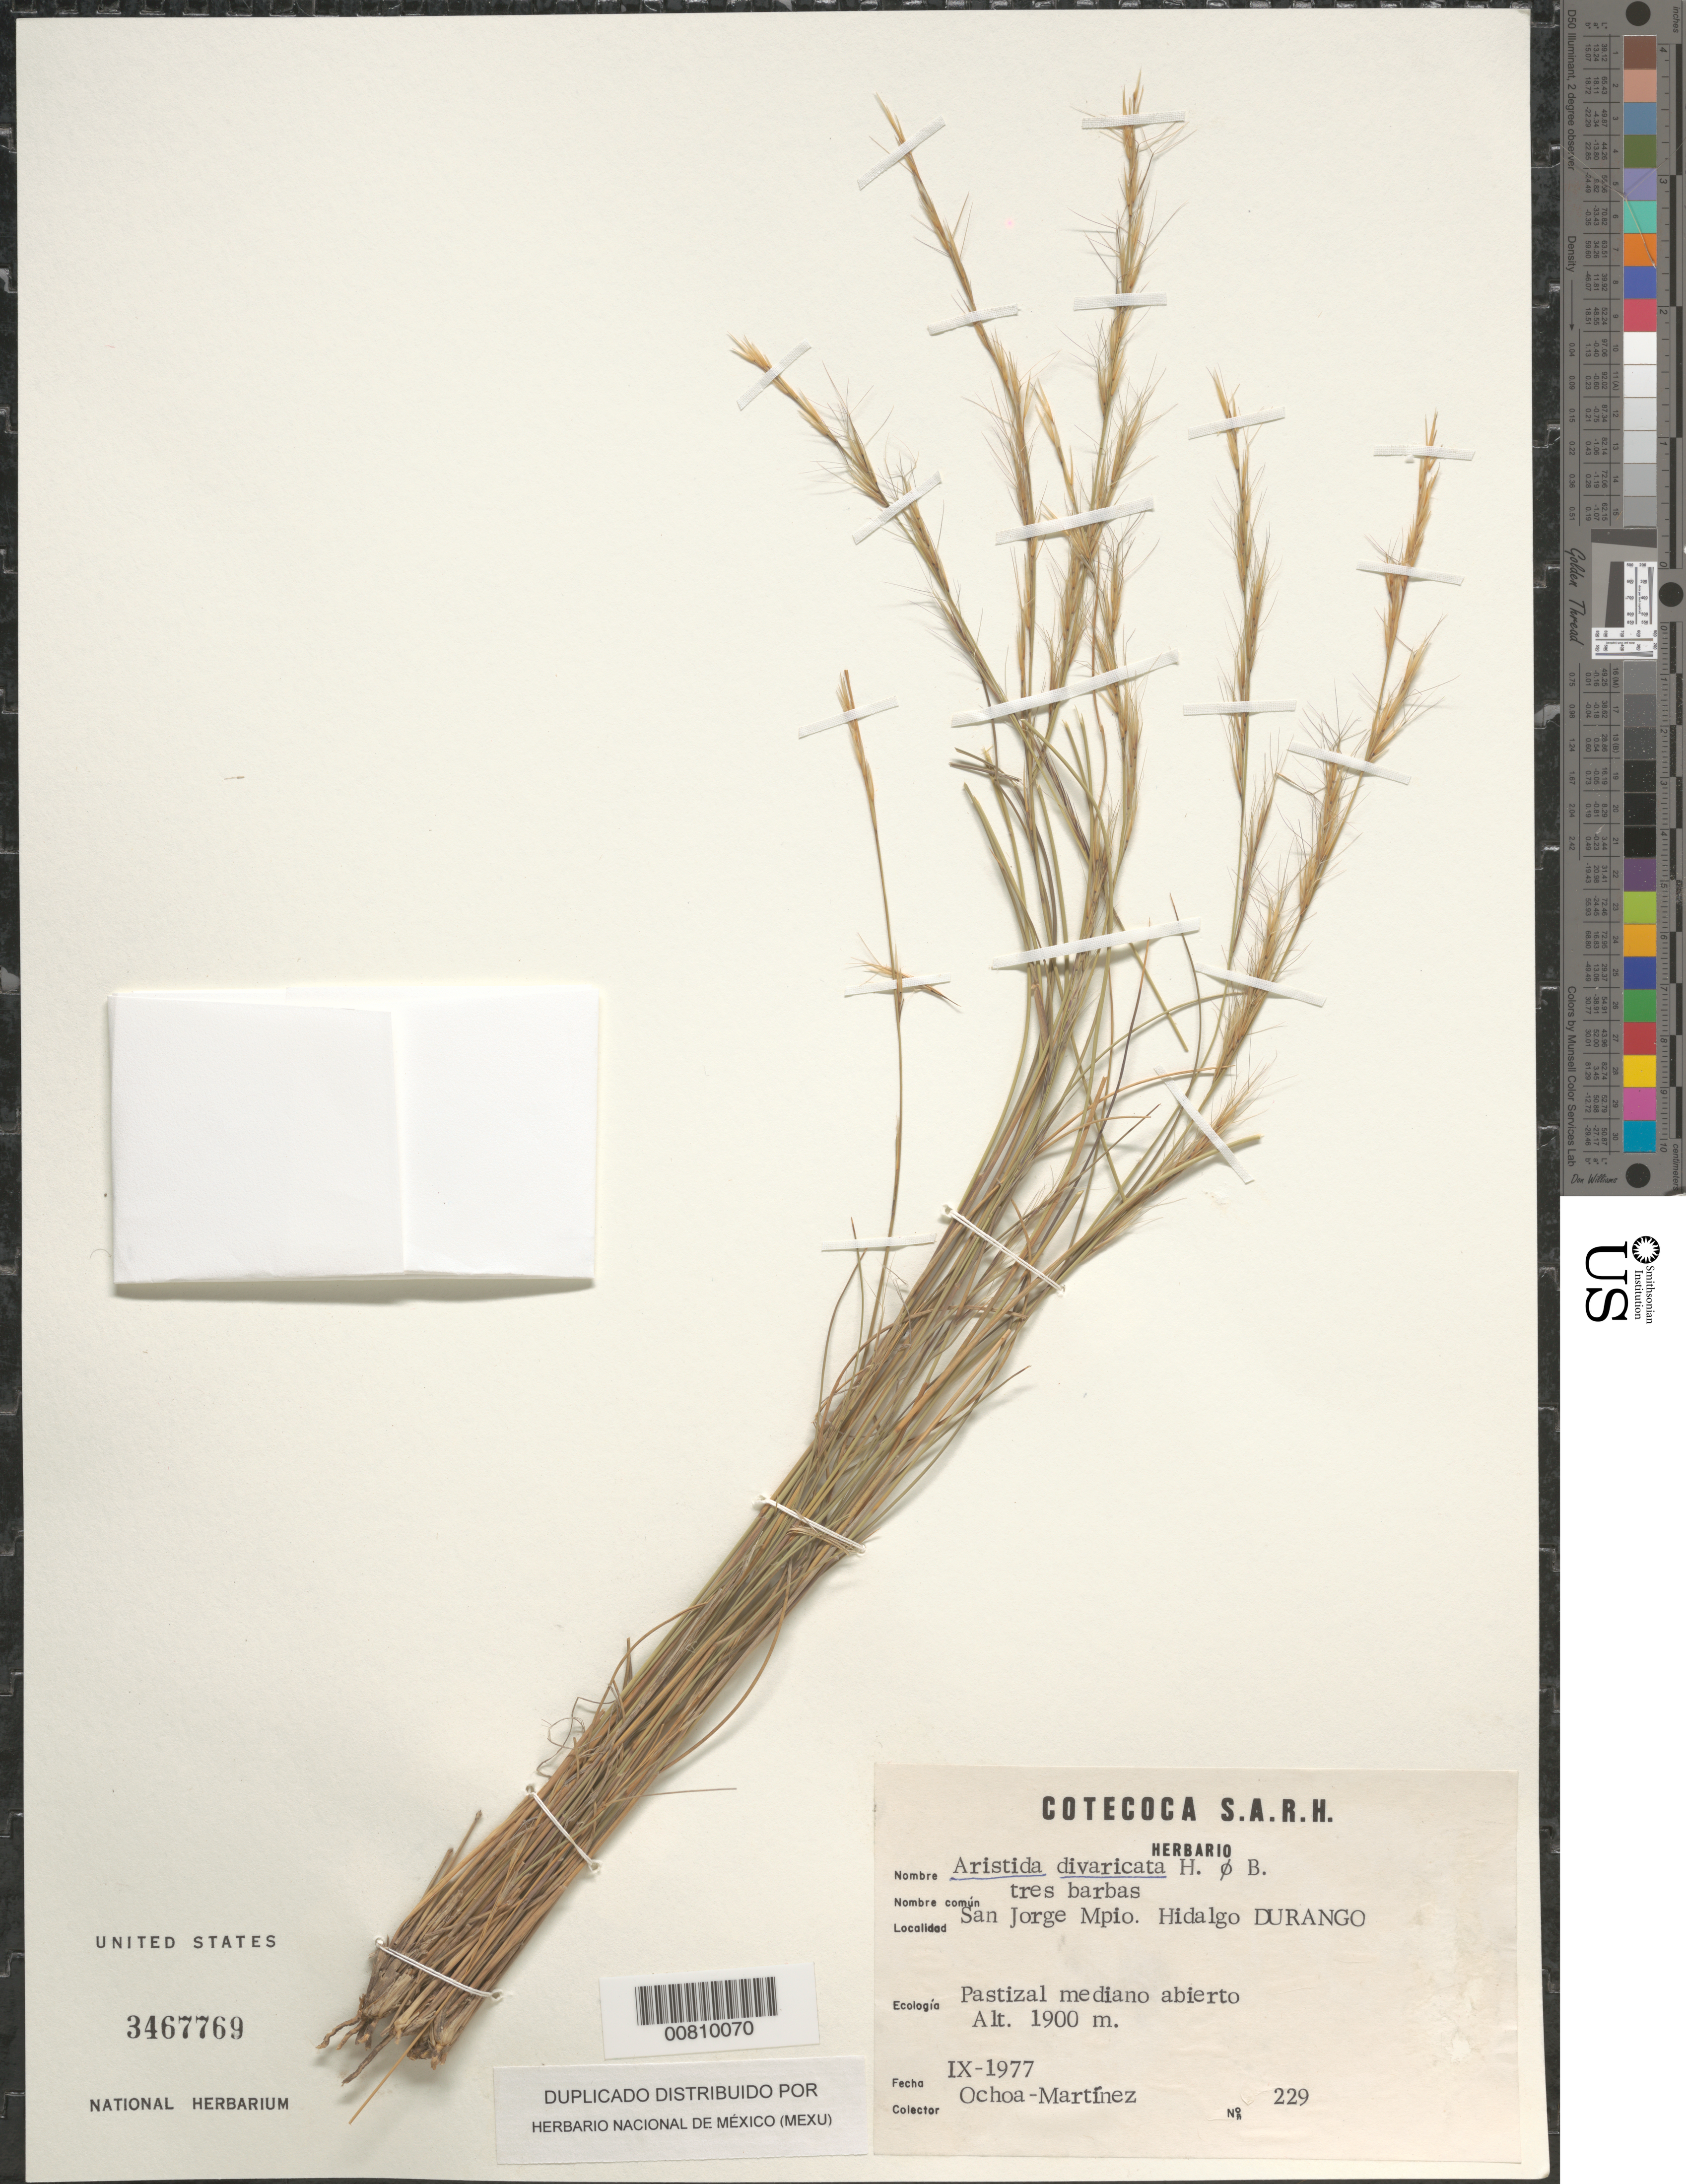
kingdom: Plantae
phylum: Tracheophyta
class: Liliopsida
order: Poales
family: Poaceae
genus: Aristida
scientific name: Aristida divaricata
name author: Humb. & Bonpl. ex Willd.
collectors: -. Ochoa & J. L. Martinez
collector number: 229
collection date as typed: Sep 1977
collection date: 1977-09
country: Mexico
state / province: Durango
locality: San Jorge, Hidalgo.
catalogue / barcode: US 3467769